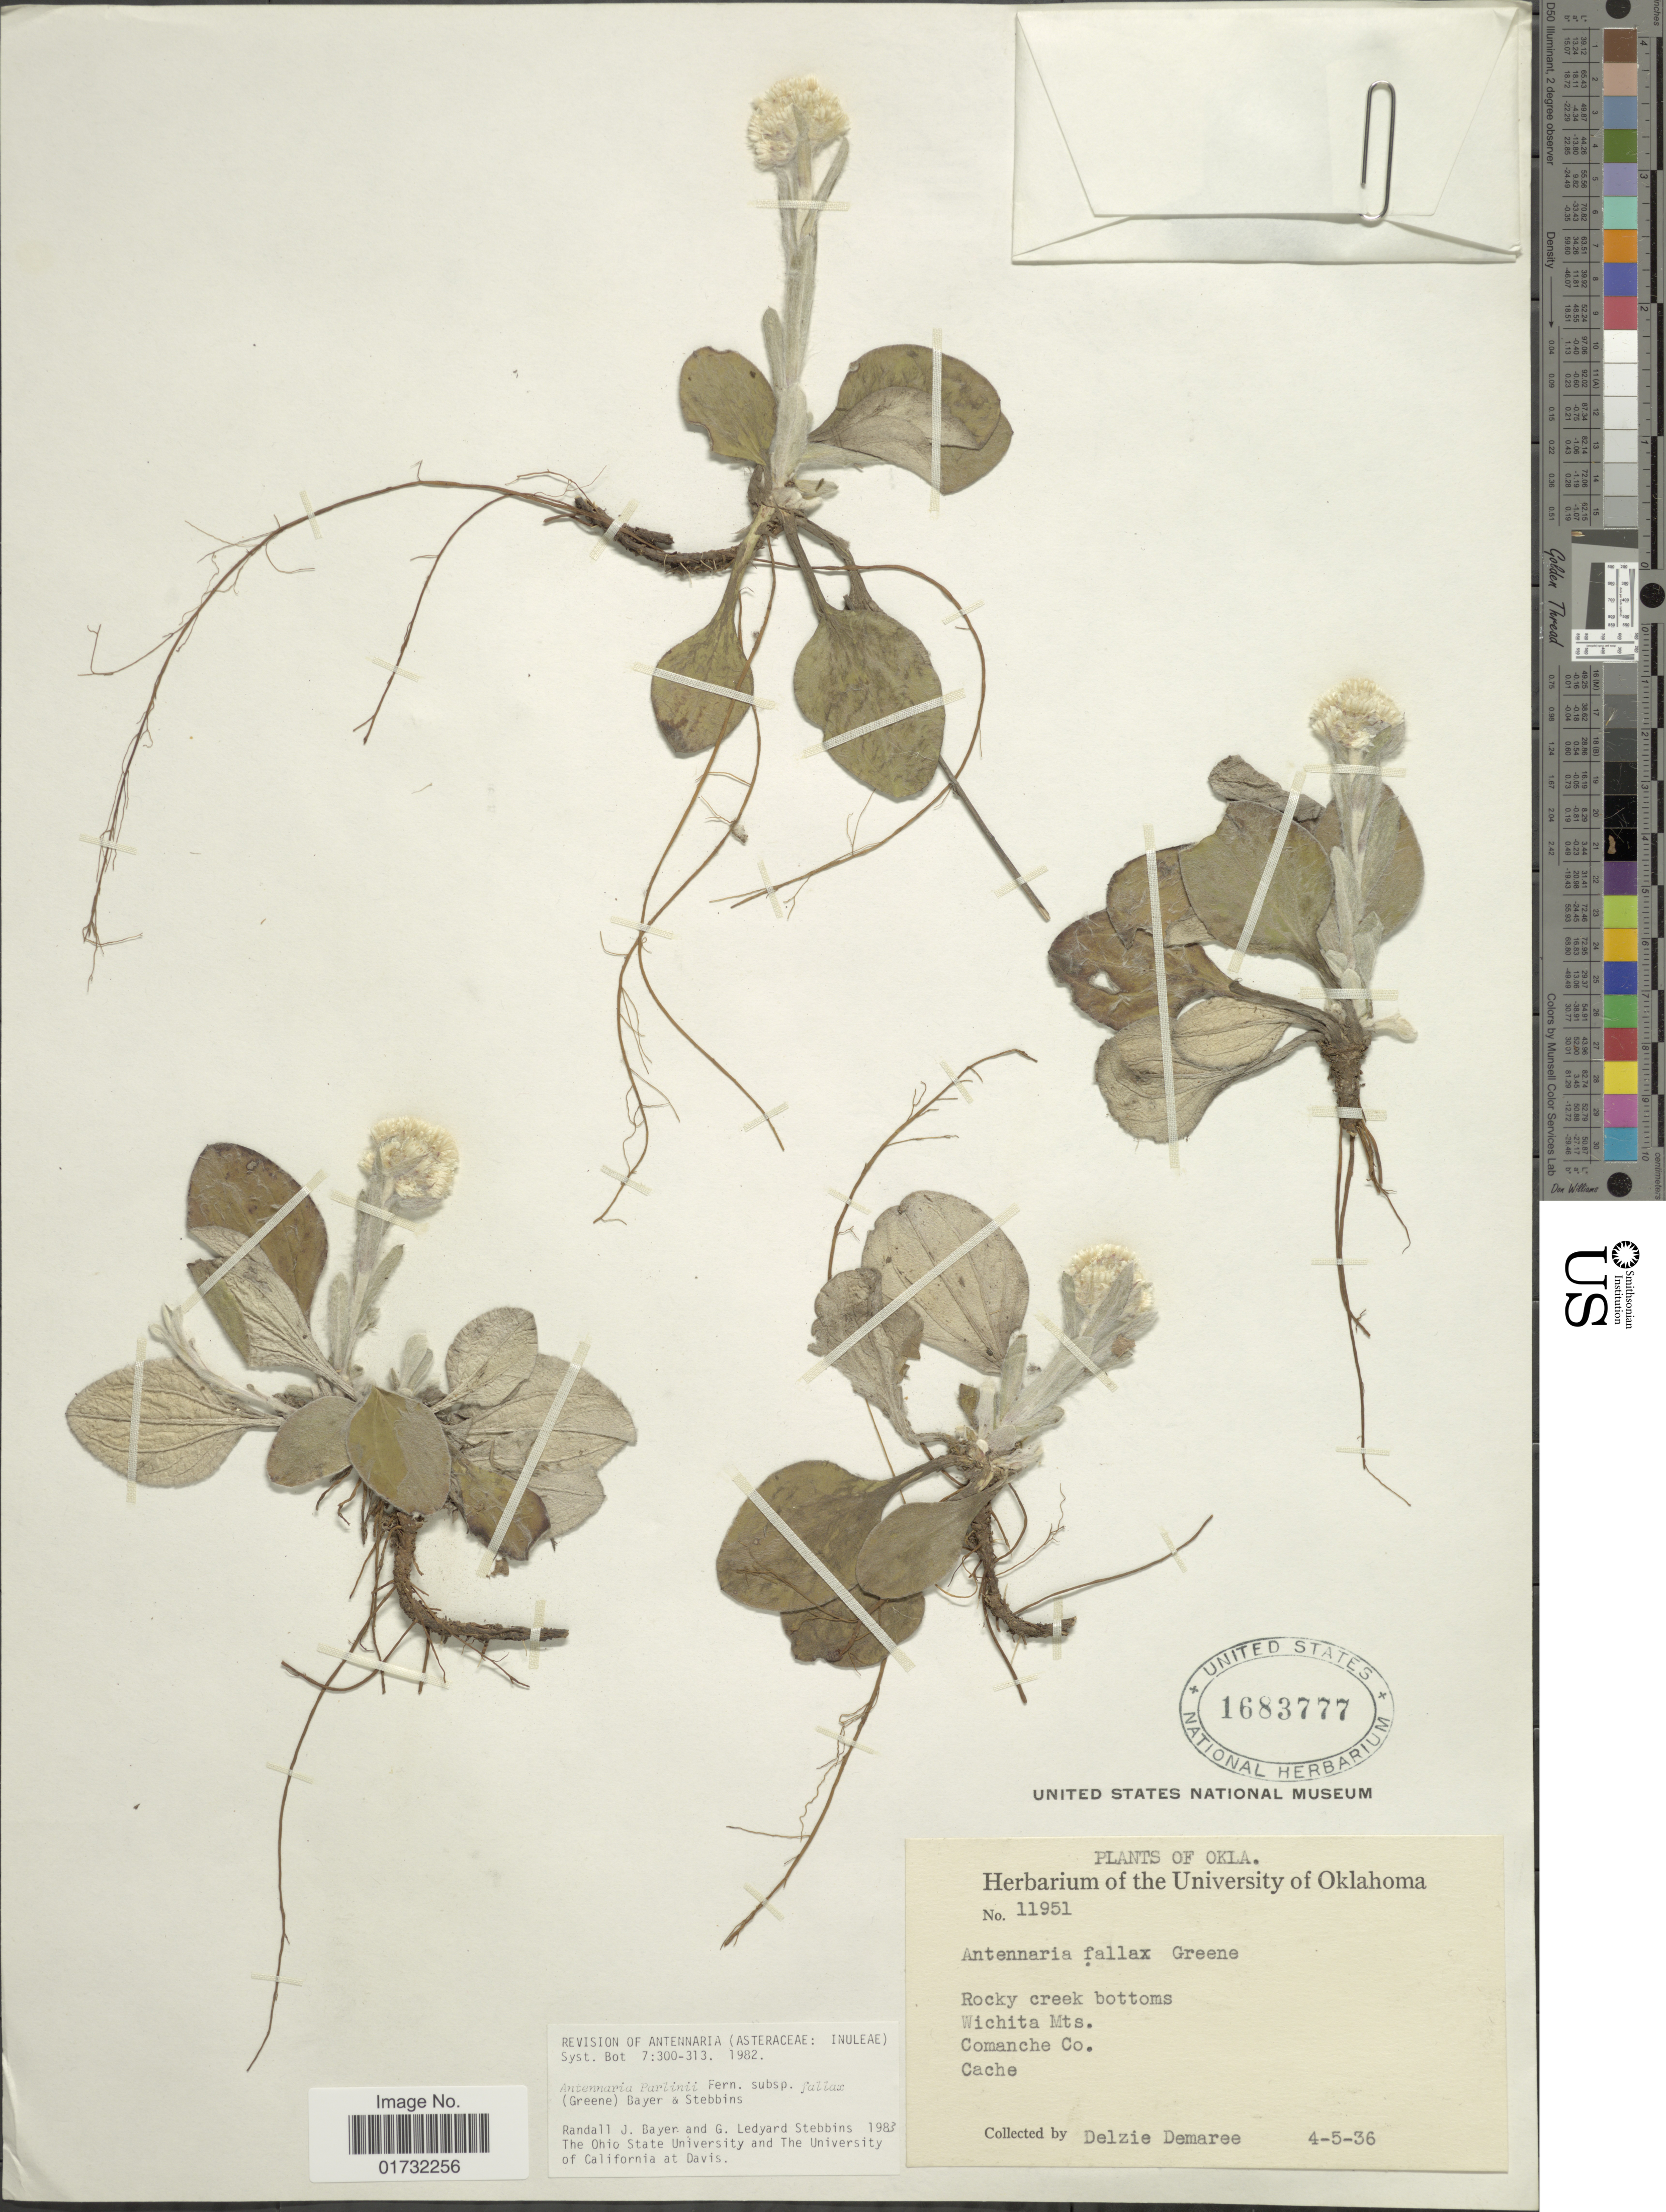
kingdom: Plantae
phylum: Tracheophyta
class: Magnoliopsida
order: Asterales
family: Asteraceae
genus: Antennaria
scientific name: Antennaria parlinii subsp. fallax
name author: (Greene) R.J. Bayer & Stebbins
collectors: D. Demaree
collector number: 11951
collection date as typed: Transcribed d/m/y: 5/4/36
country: United States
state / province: Oklahoma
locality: Wichita Mts. Comanche Co. Cache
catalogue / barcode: US 1683777